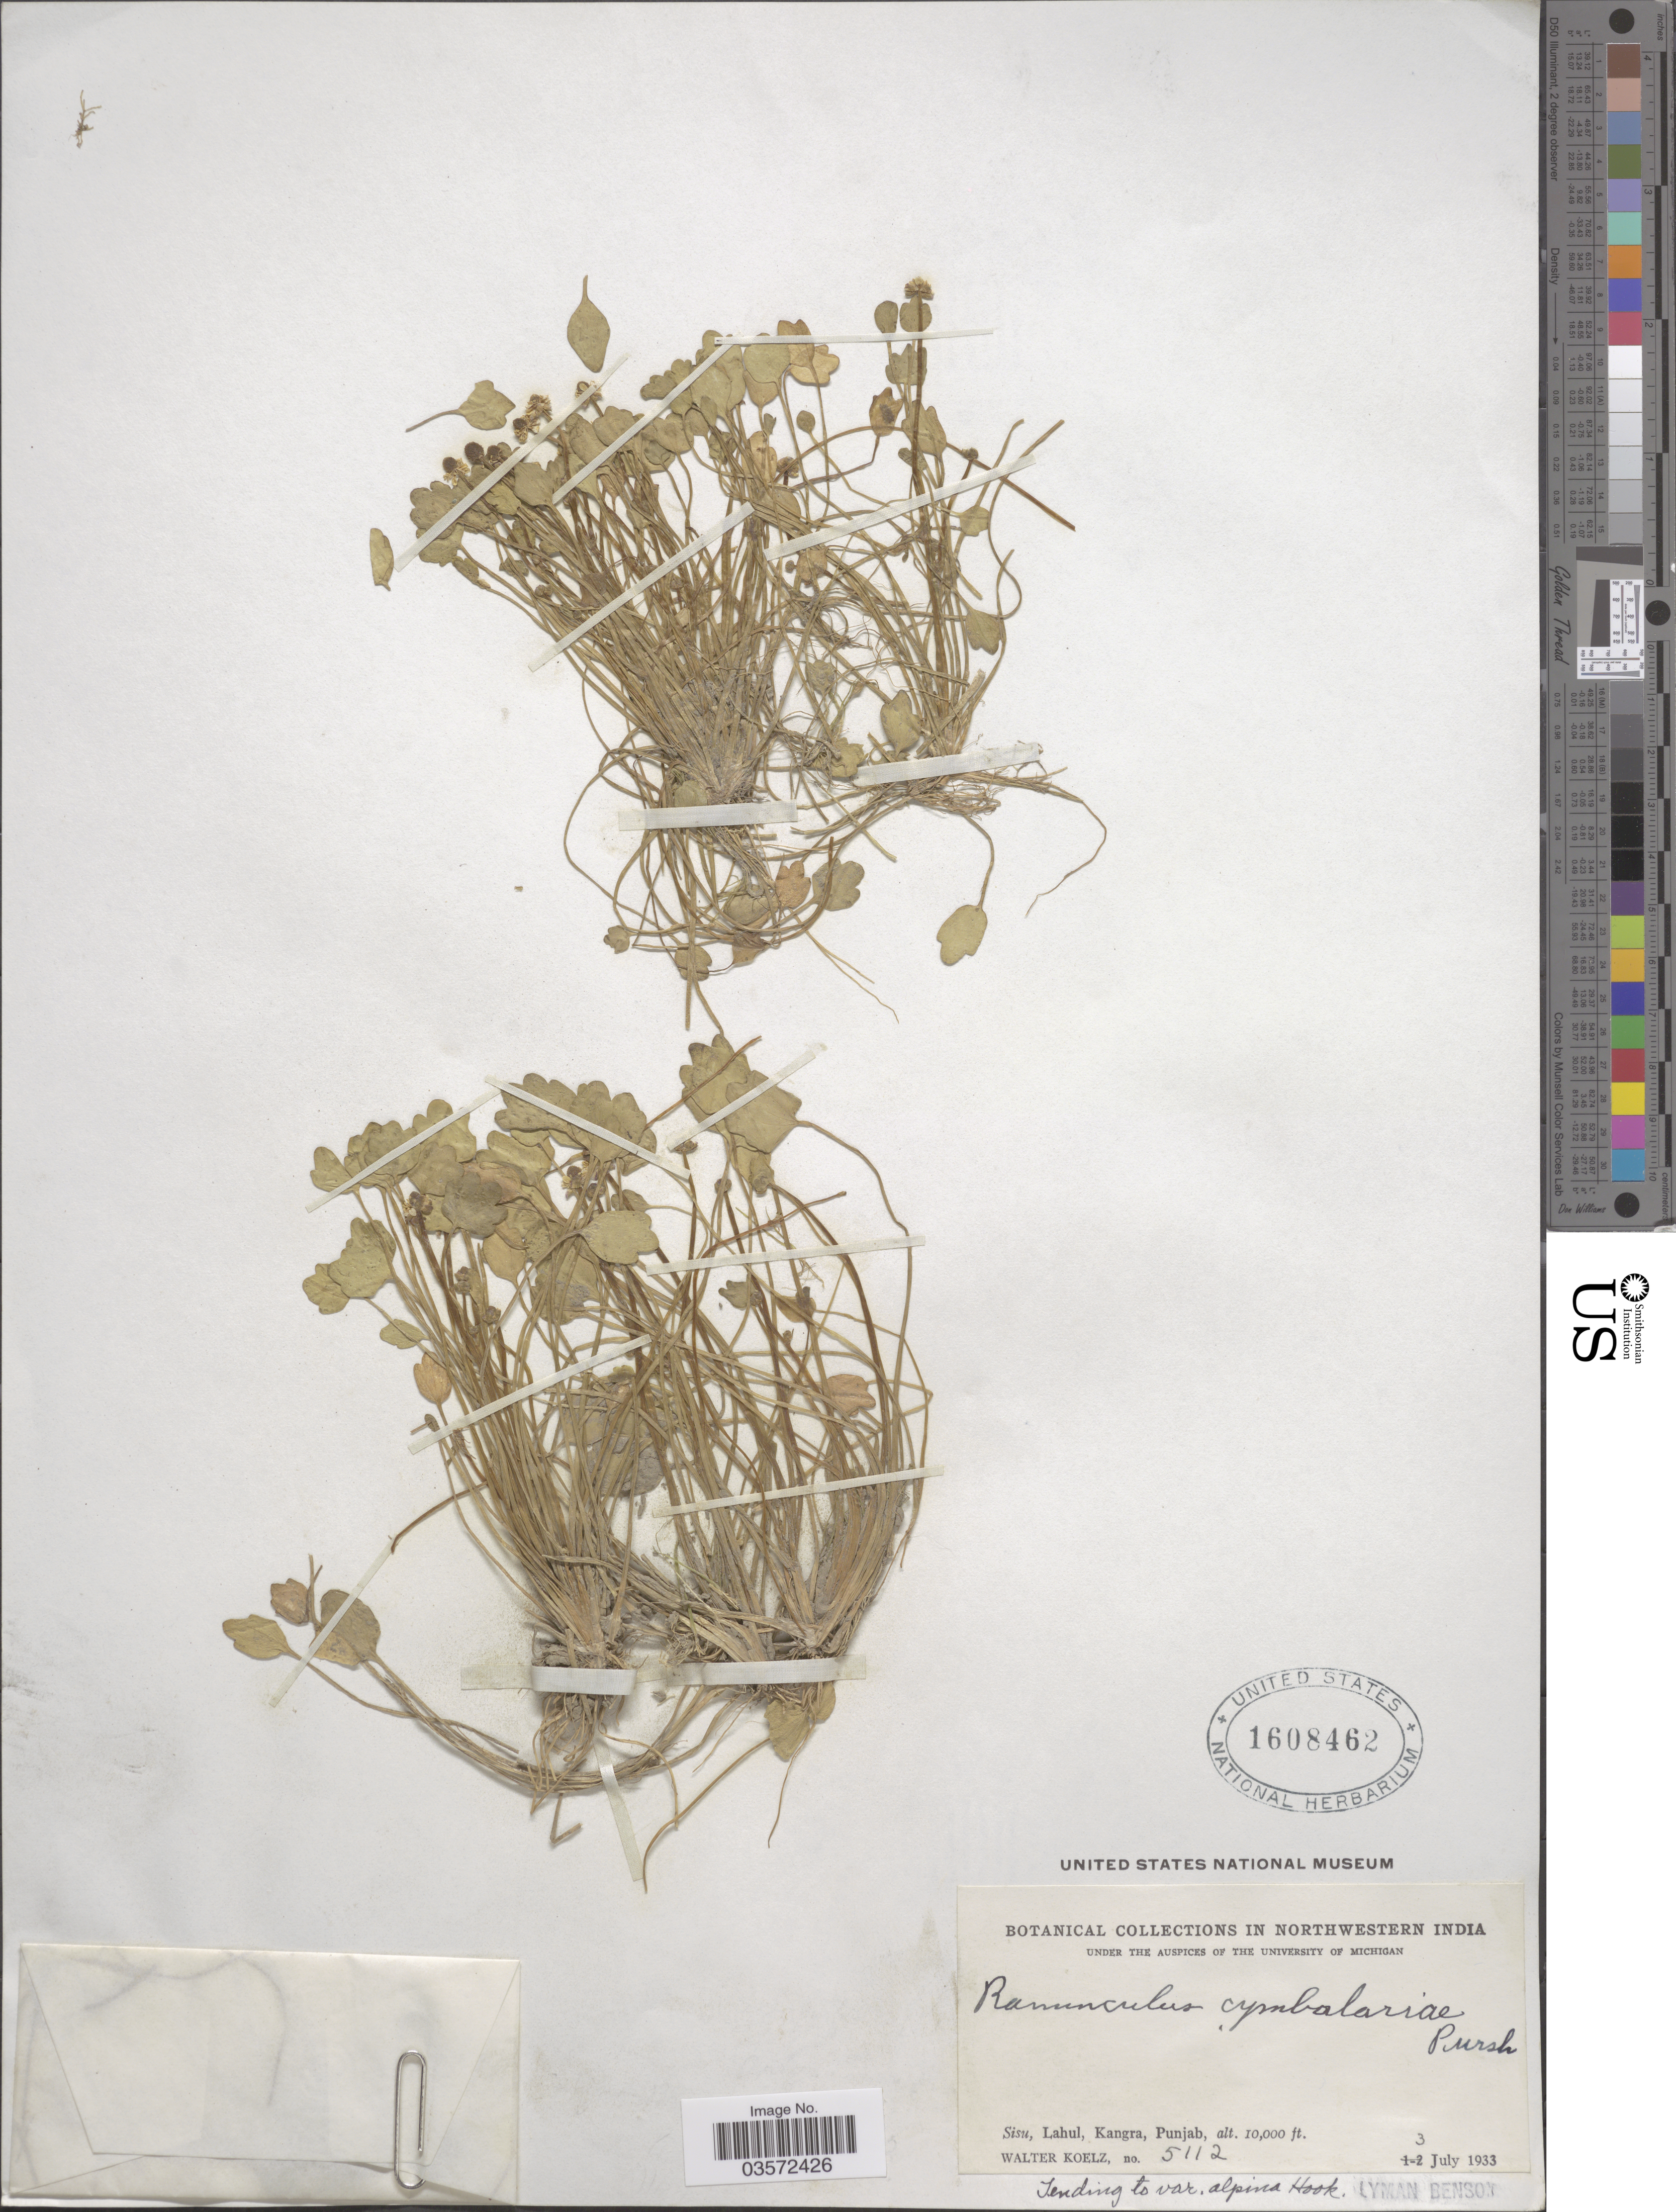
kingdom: Plantae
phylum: Tracheophyta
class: Magnoliopsida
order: Ranunculales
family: Ranunculaceae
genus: Halerpestes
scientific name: Halerpestes cymbalaria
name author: (Pursh) Greene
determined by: Strong, M. T., (US), Smithsonian Institution - National Museum of Natural History (UNITED STATES)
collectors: W. N. Koelz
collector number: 5112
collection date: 1933-07-03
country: India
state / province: Punjab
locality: Northwestern India. Sisu, Lahul, Kangra.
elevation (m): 3048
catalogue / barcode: US 1608462